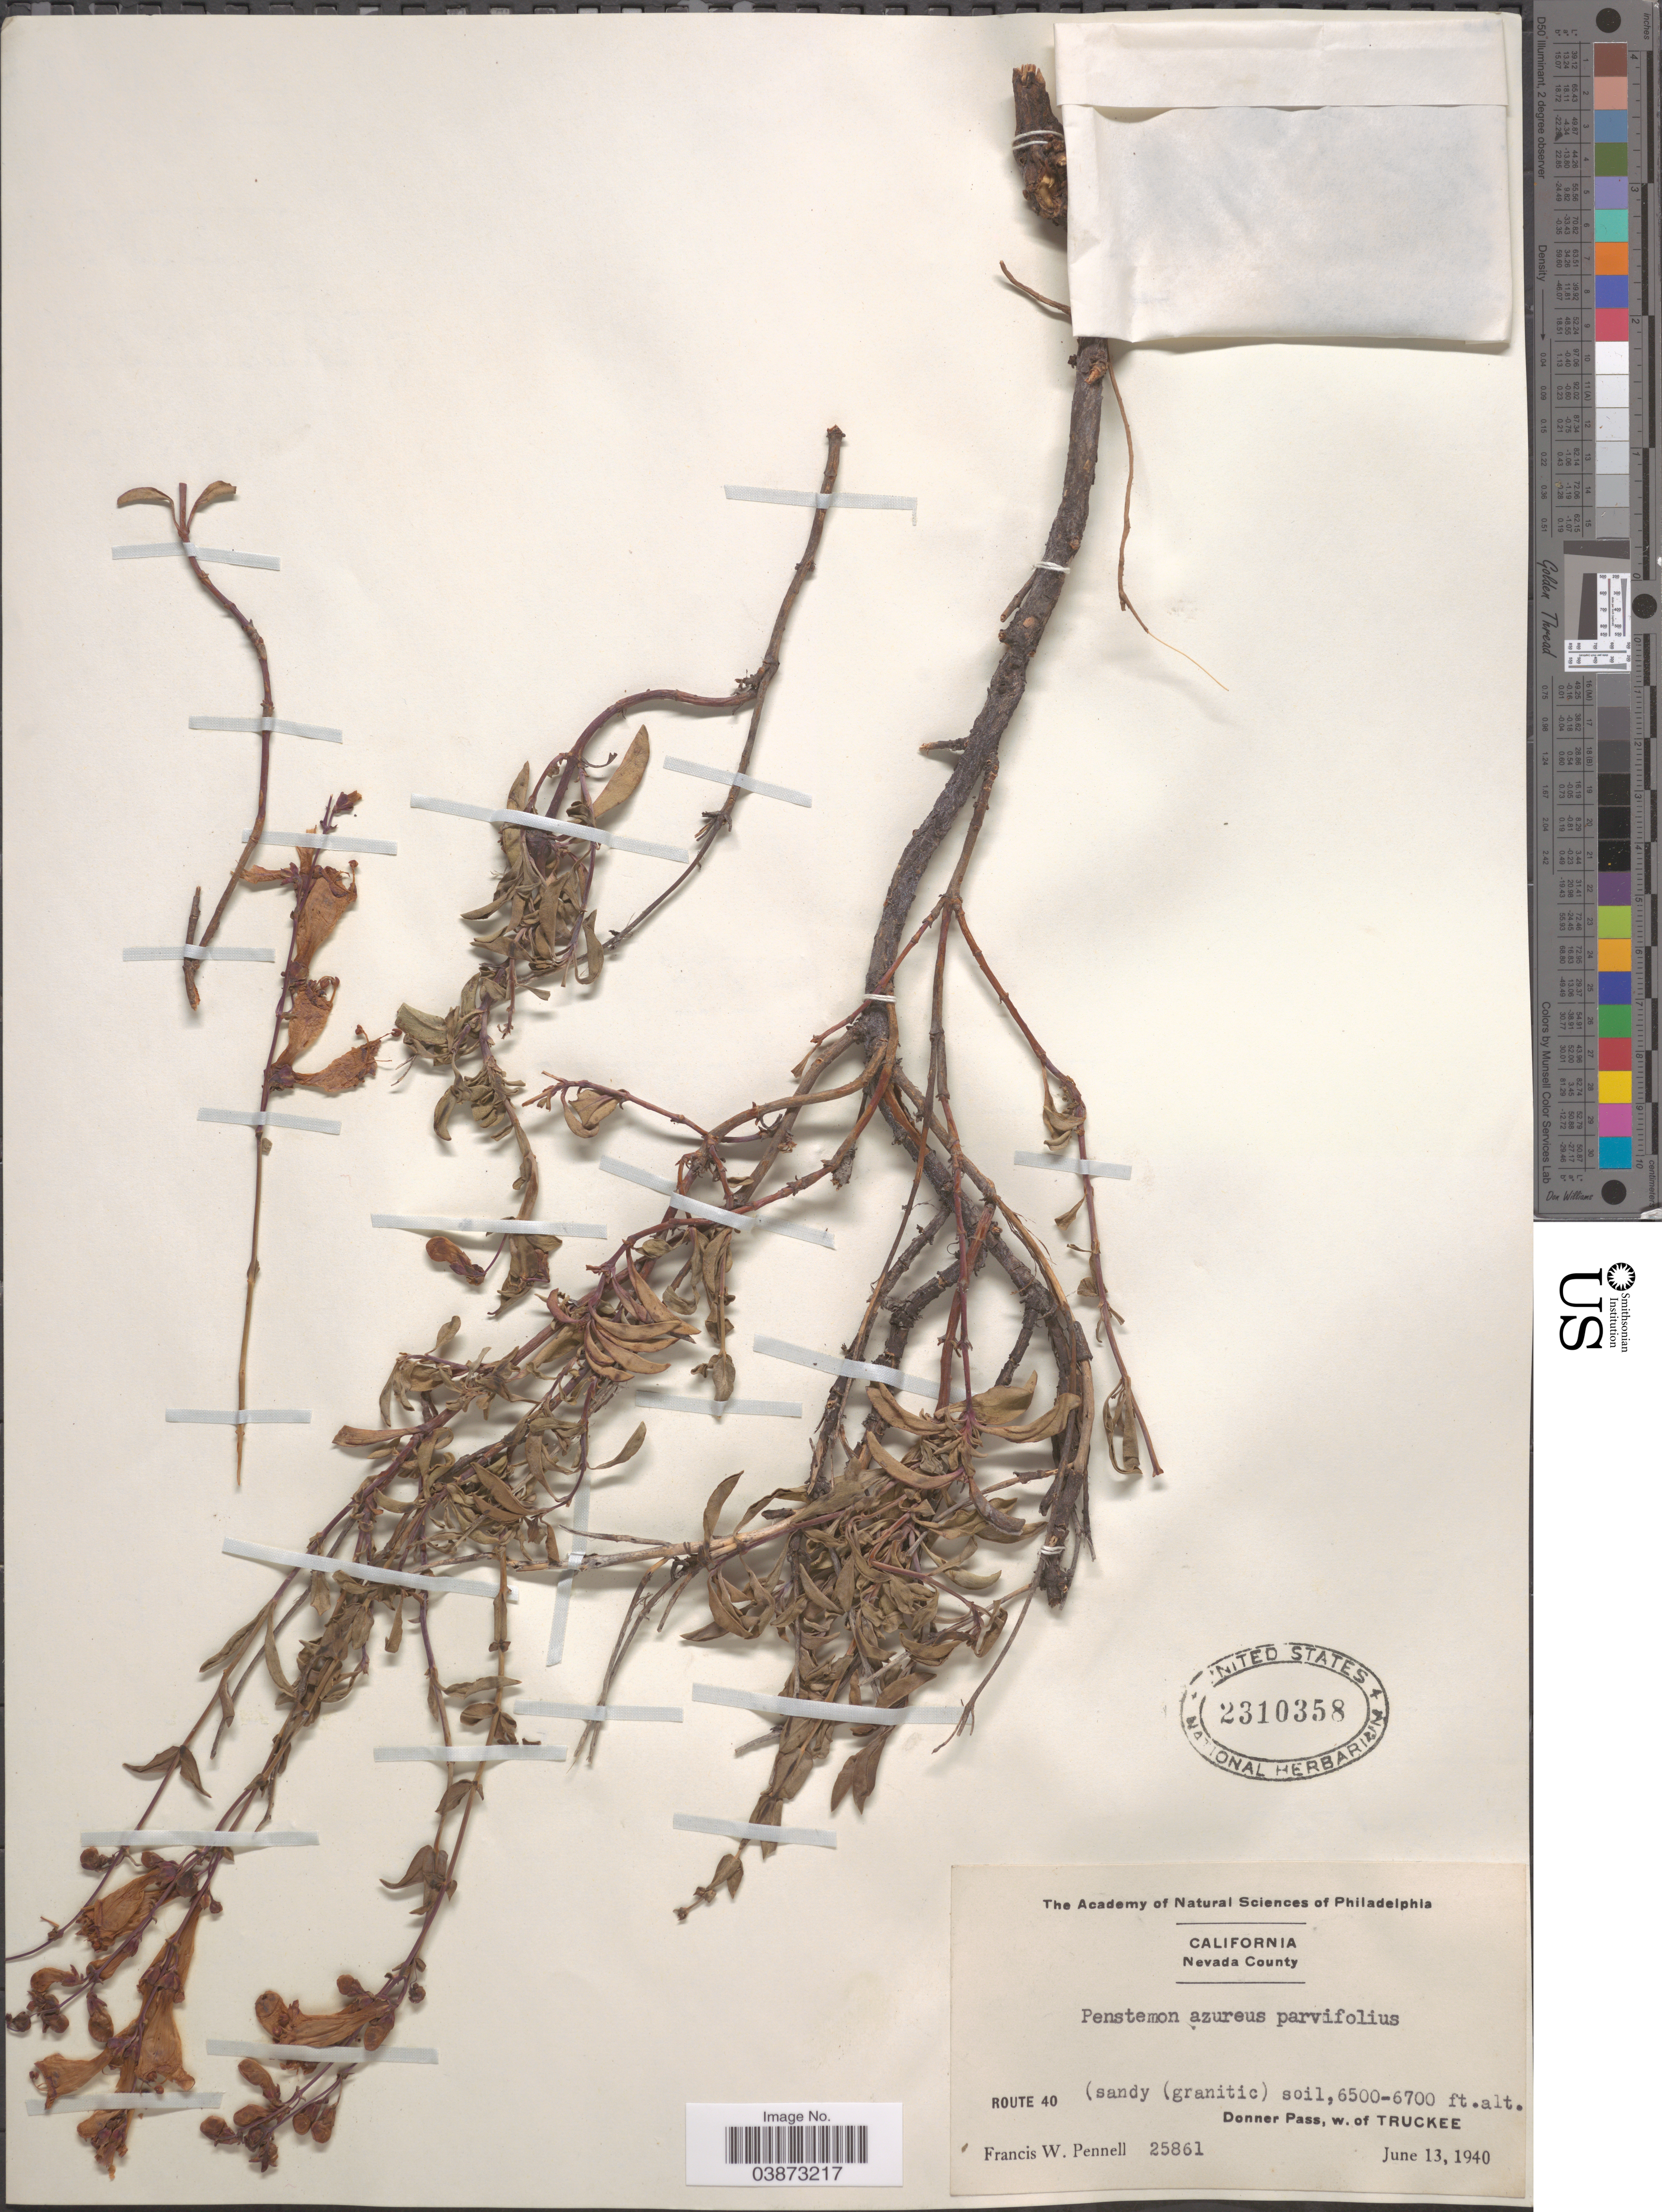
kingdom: Plantae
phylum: Tracheophyta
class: Magnoliopsida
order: Lamiales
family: Plantaginaceae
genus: Penstemon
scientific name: Penstemon azureus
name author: Benth.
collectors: F. W. Pennell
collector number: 25861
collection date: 1940-06-13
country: United States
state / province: California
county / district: Nevada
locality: Nevada County. Route 40. Donner Pass, w. of Truckee.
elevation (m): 1981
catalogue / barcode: US 2310358